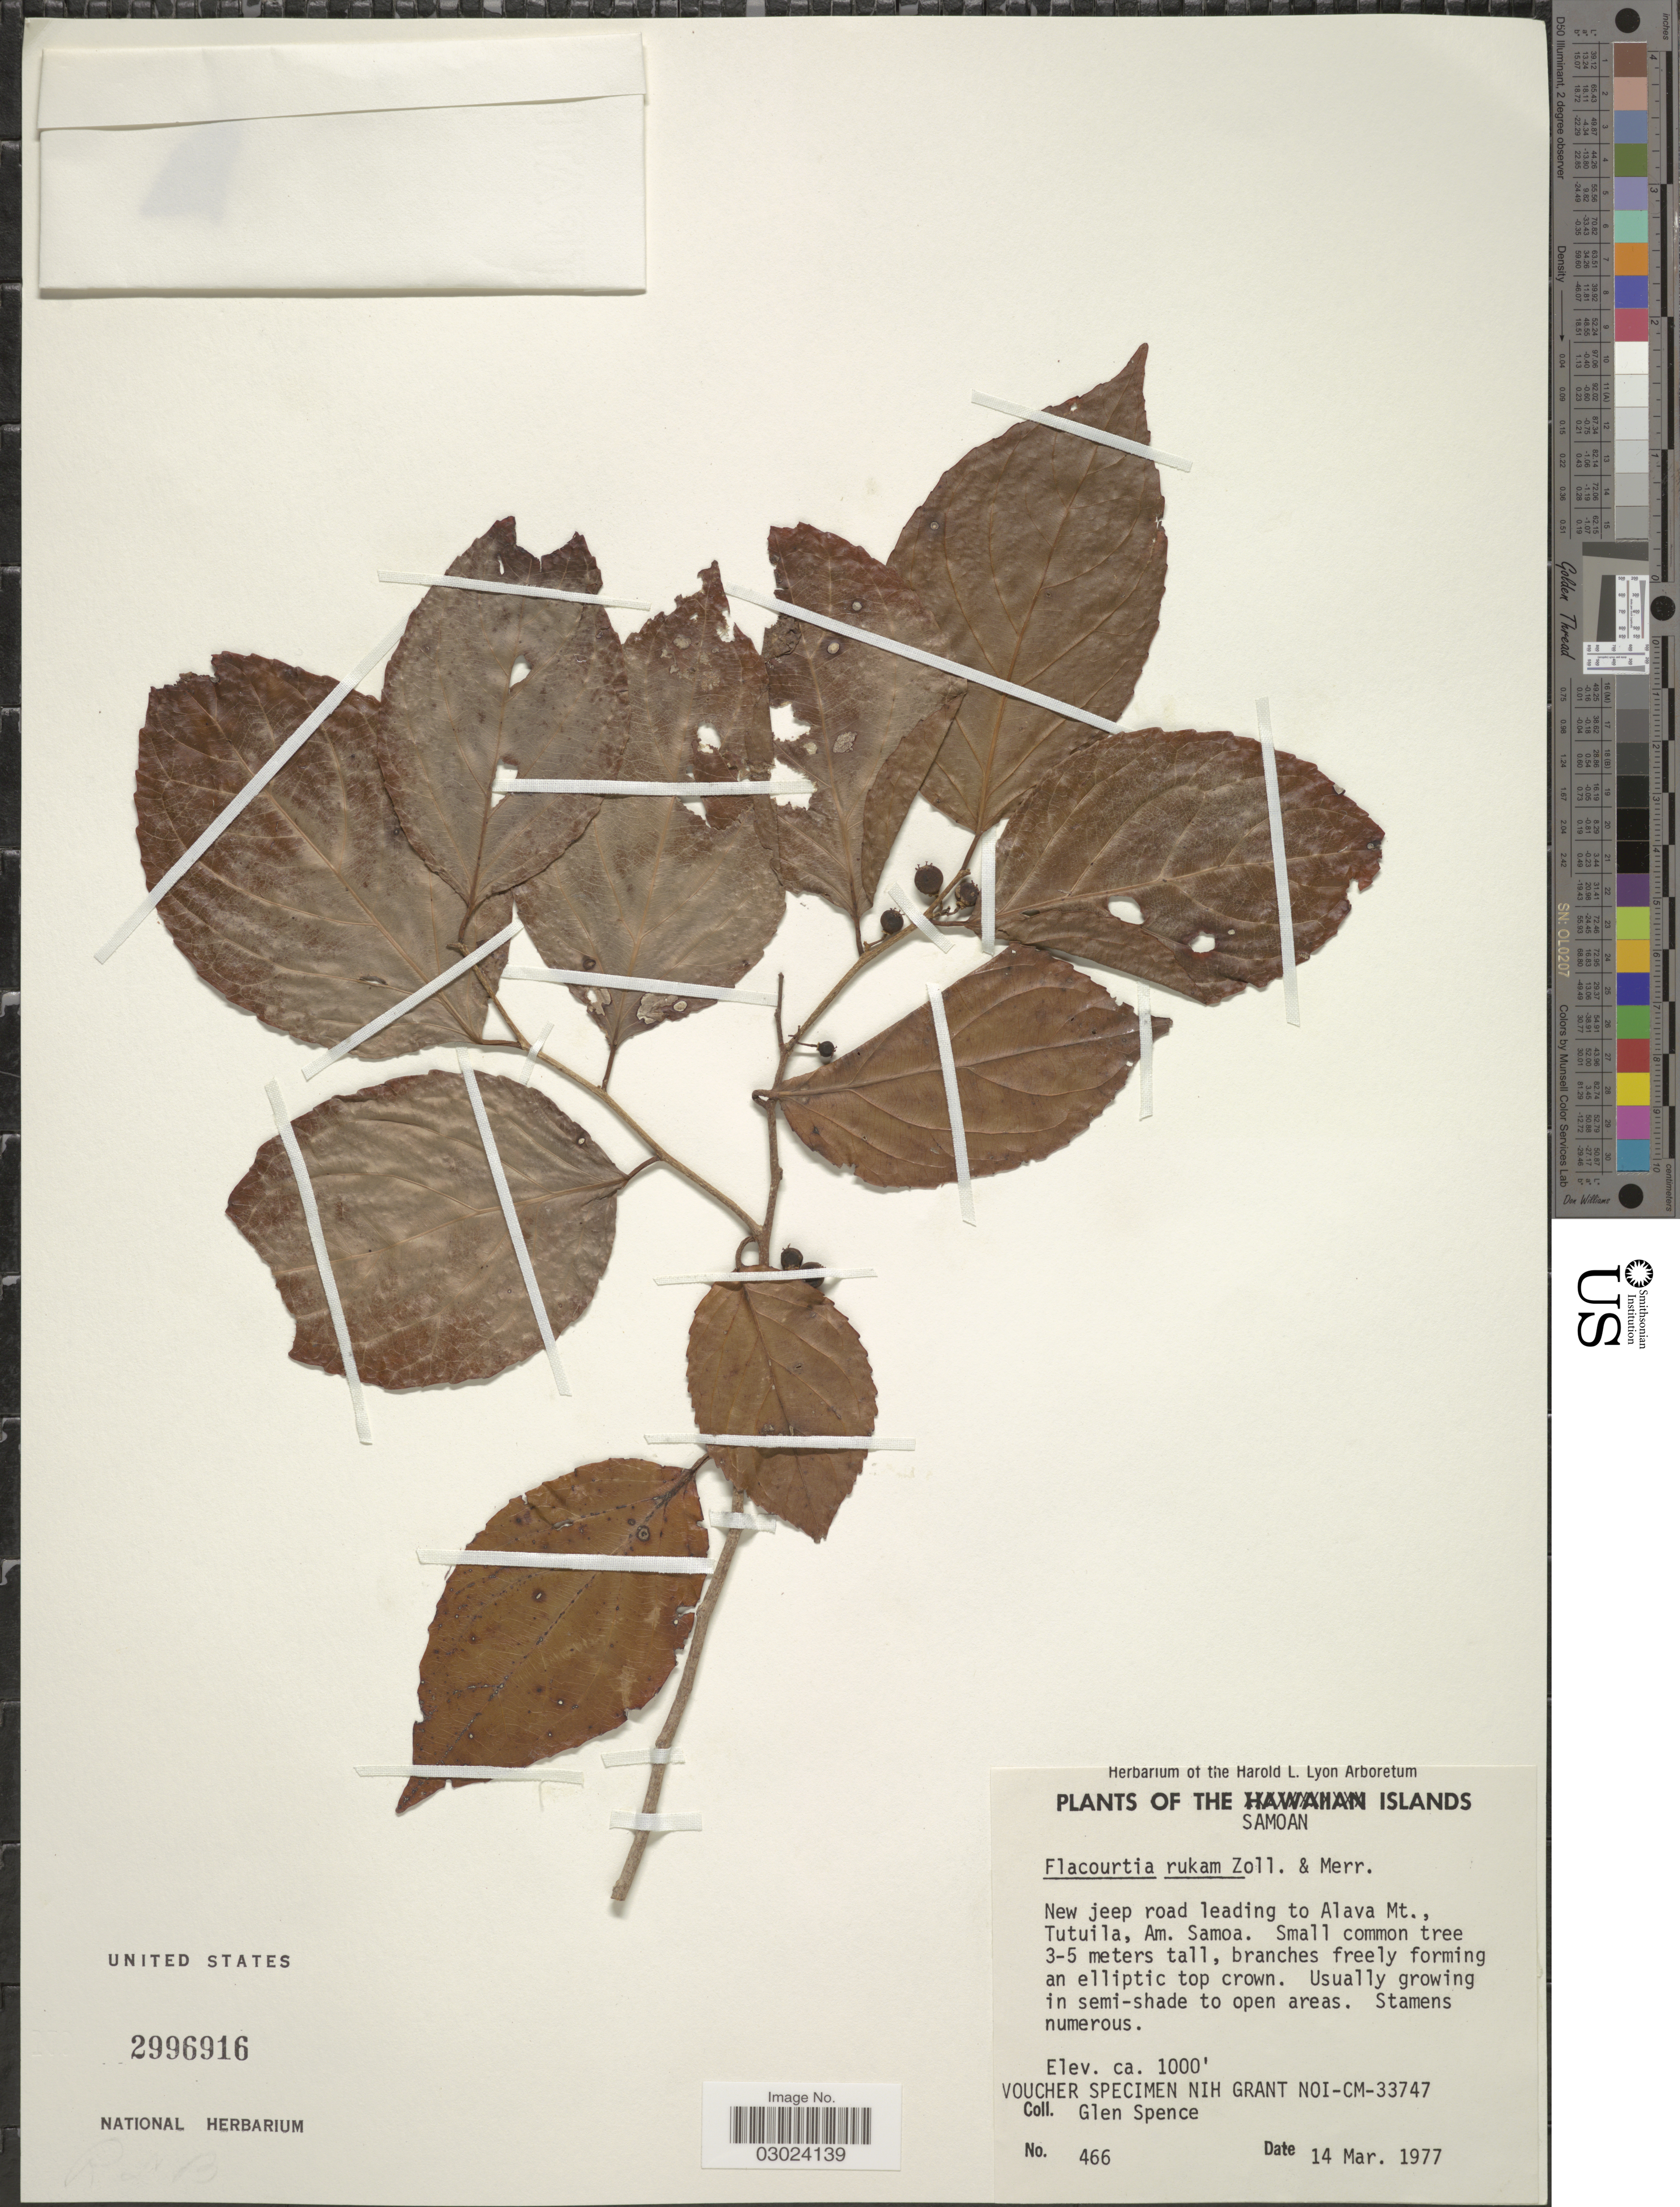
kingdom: Plantae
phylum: Tracheophyta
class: Magnoliopsida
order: Malpighiales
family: Salicaceae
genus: Flacourtia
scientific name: Flacourtia rukam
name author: Zoll. & Moritzi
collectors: G. Spence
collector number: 466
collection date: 1977-03-14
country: American Samoa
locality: The Samoan Islands. New jeep road leading to Alava Mt., Tutuila, Am. Samoa.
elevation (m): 305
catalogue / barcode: US 2996916